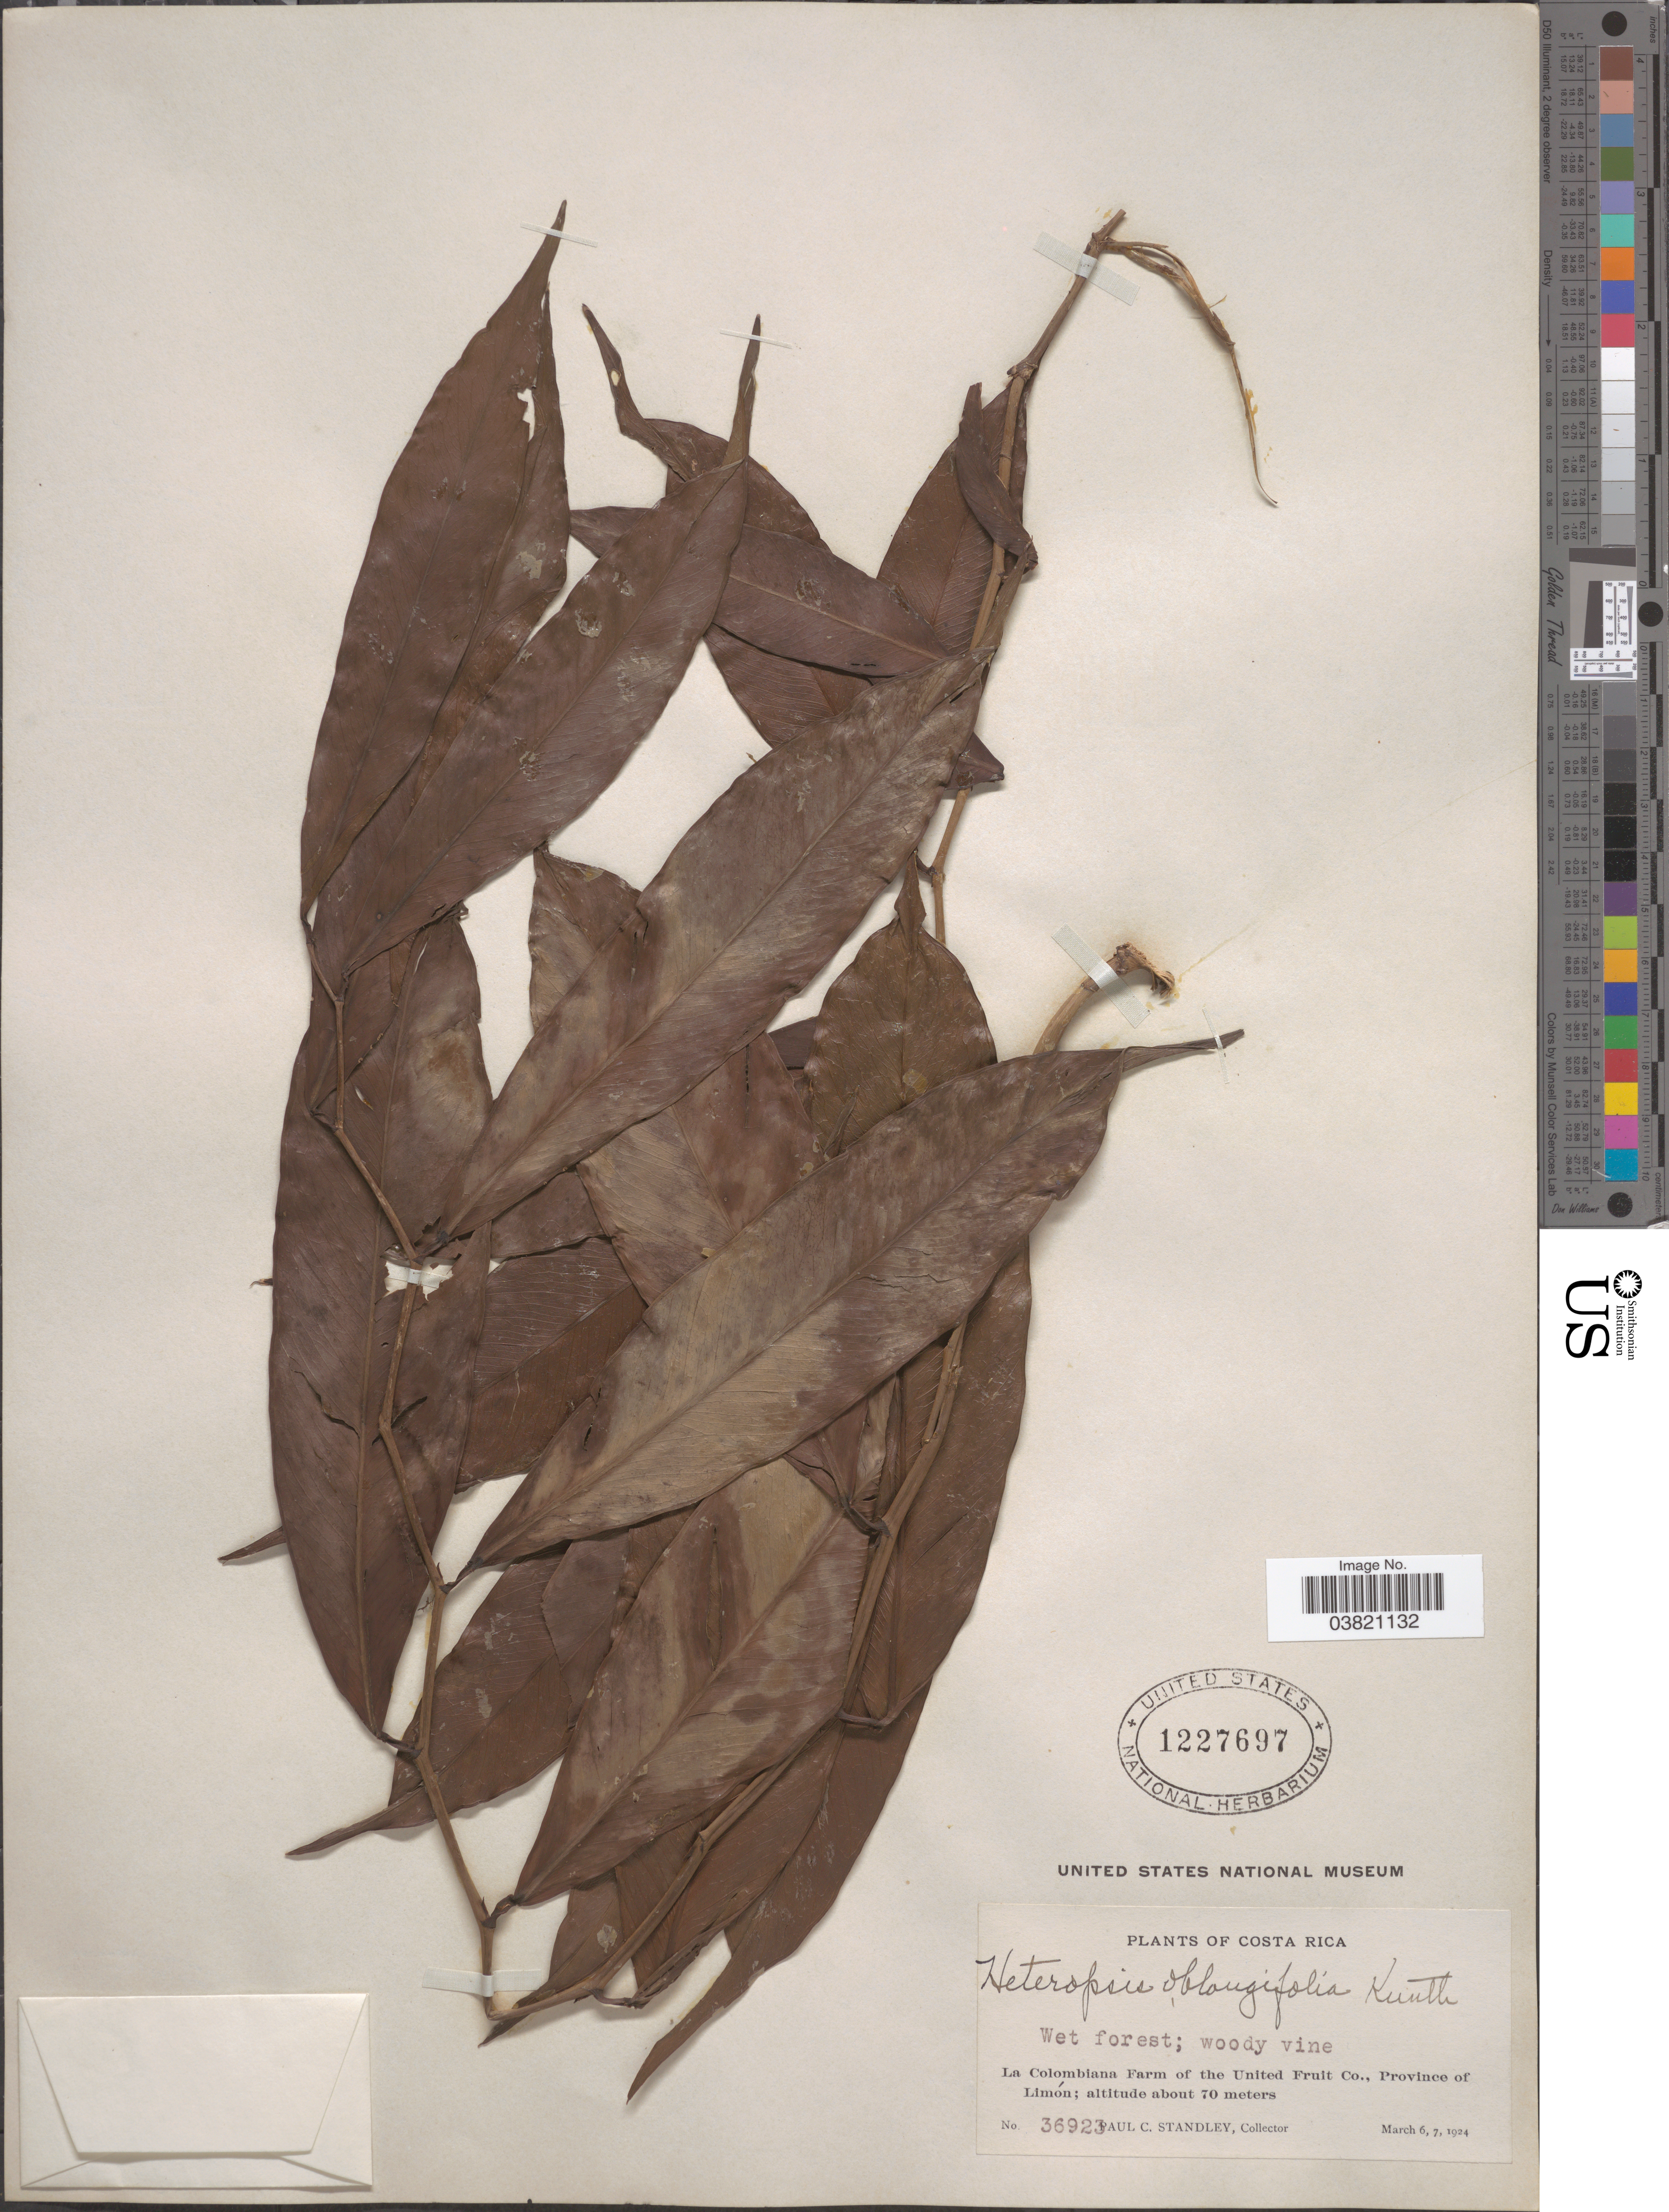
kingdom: Plantae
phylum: Tracheophyta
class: Liliopsida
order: Alismatales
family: Araceae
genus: Heteropsis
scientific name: Heteropsis oblongifolia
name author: Kunth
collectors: P. C. Standley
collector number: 36923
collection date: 1924-03-06/1924-03-07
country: Costa Rica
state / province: Limón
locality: La Colombiana Farm of the United Fruit Co.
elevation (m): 70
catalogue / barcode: US 1227697